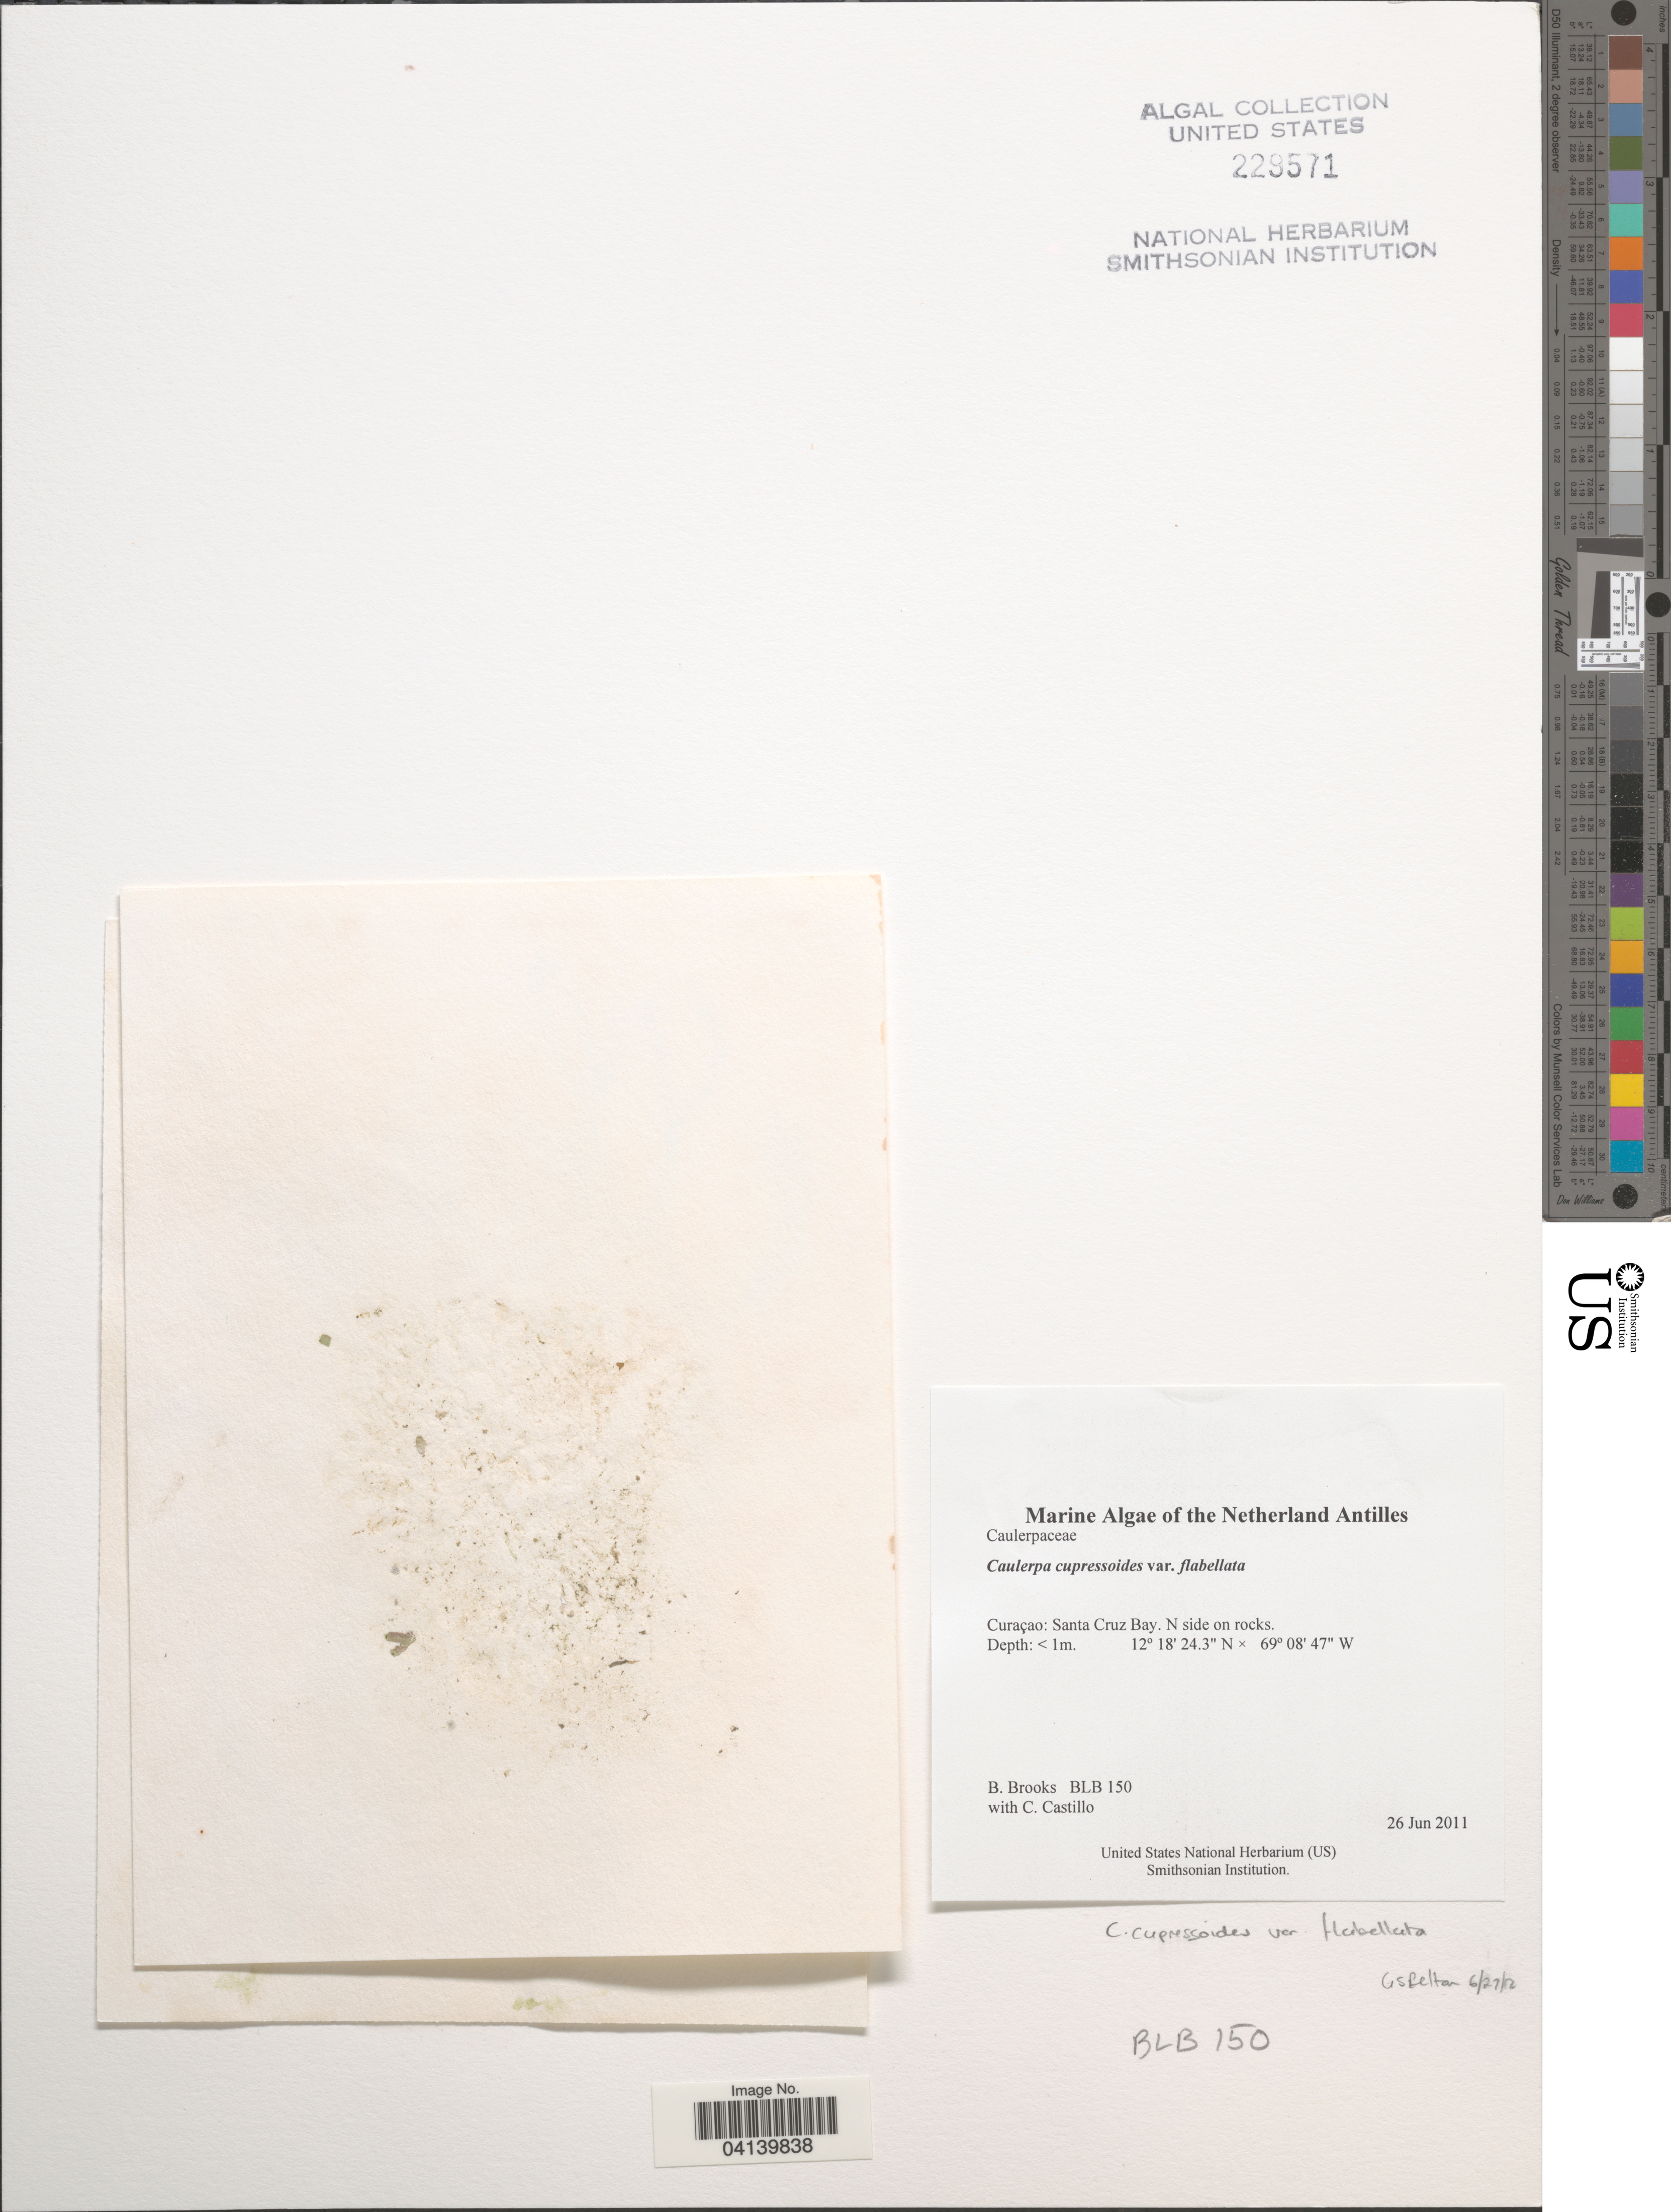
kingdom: Plantae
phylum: Chlorophyta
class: Ulvophyceae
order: Bryopsidales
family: Caulerpaceae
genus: Caulerpa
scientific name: Caulerpa cupressoides var. flabellata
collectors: B. Brooks & C. Castillo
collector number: BLB 150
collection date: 2011-06-26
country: Curaçao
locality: The Netherland Antilles. Santa Cruz Bay. N side on rocks.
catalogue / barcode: US 229571